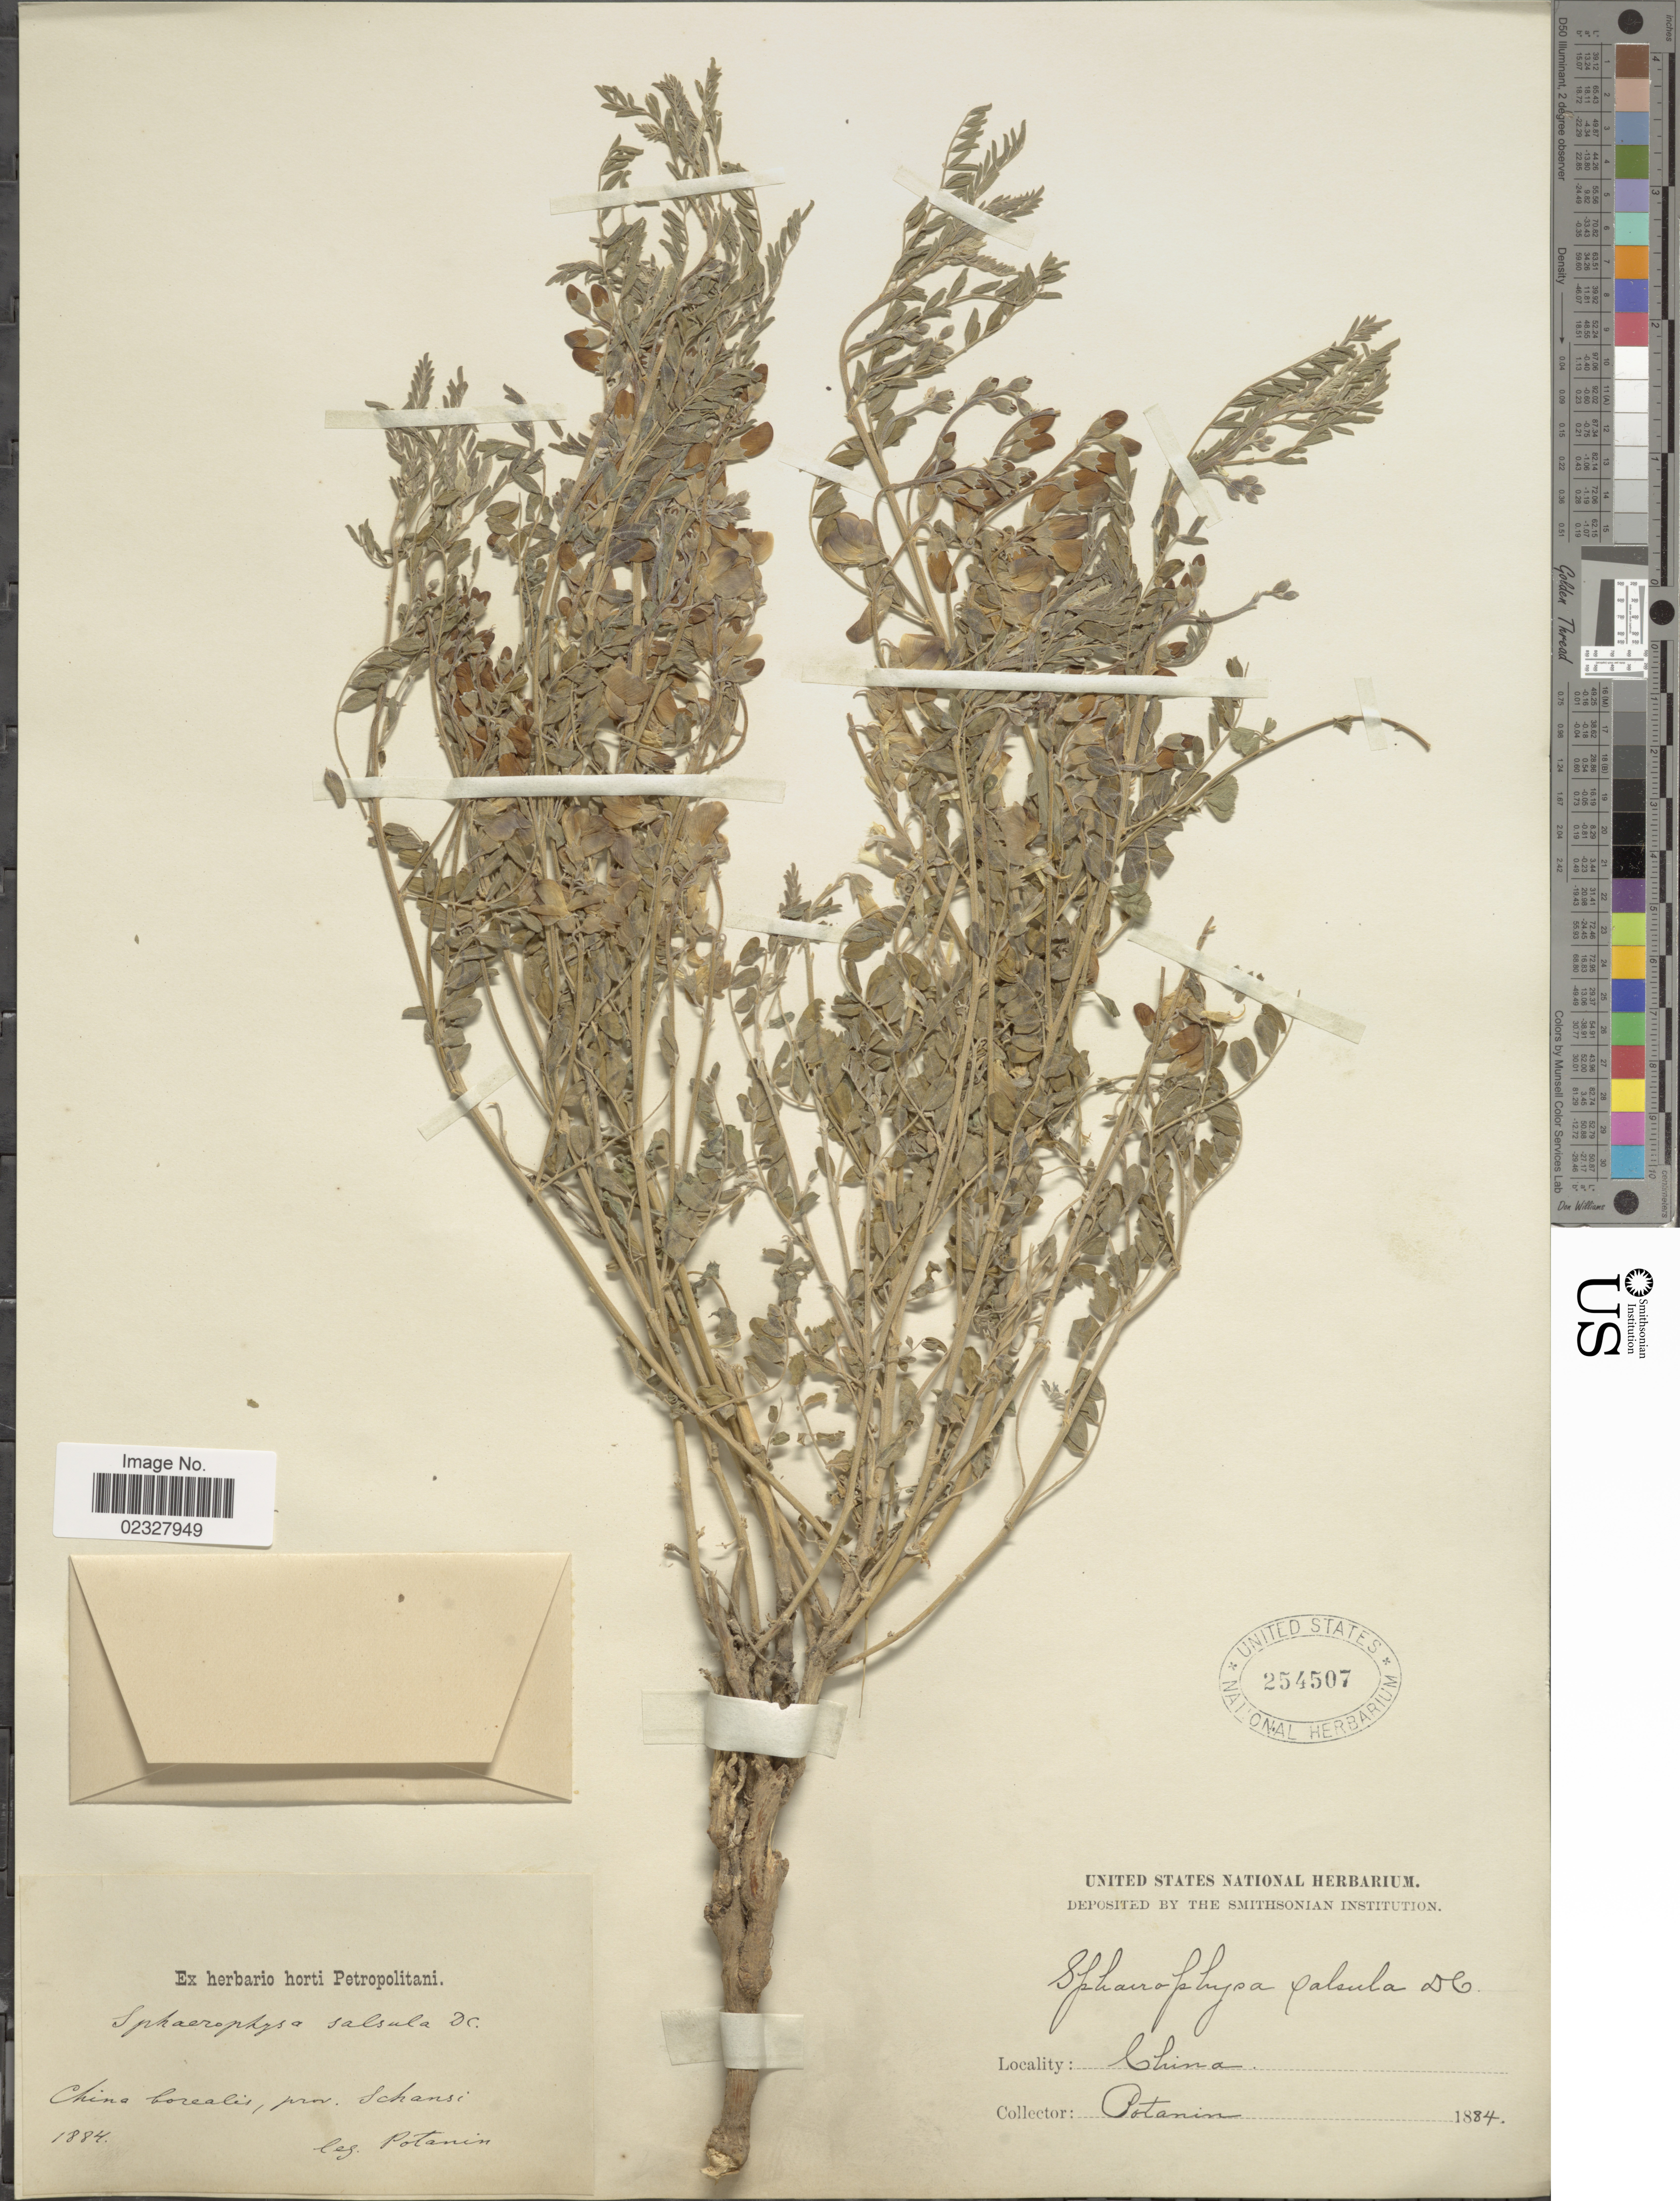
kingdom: Plantae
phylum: Tracheophyta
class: Magnoliopsida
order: Fabales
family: Fabaceae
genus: Sphaerophysa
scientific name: Sphaerophysa salsula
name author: (Pall.) DC.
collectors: G. Potanin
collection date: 1884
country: China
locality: China borealis, prov. Schansi [interpreted]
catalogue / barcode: US 254507